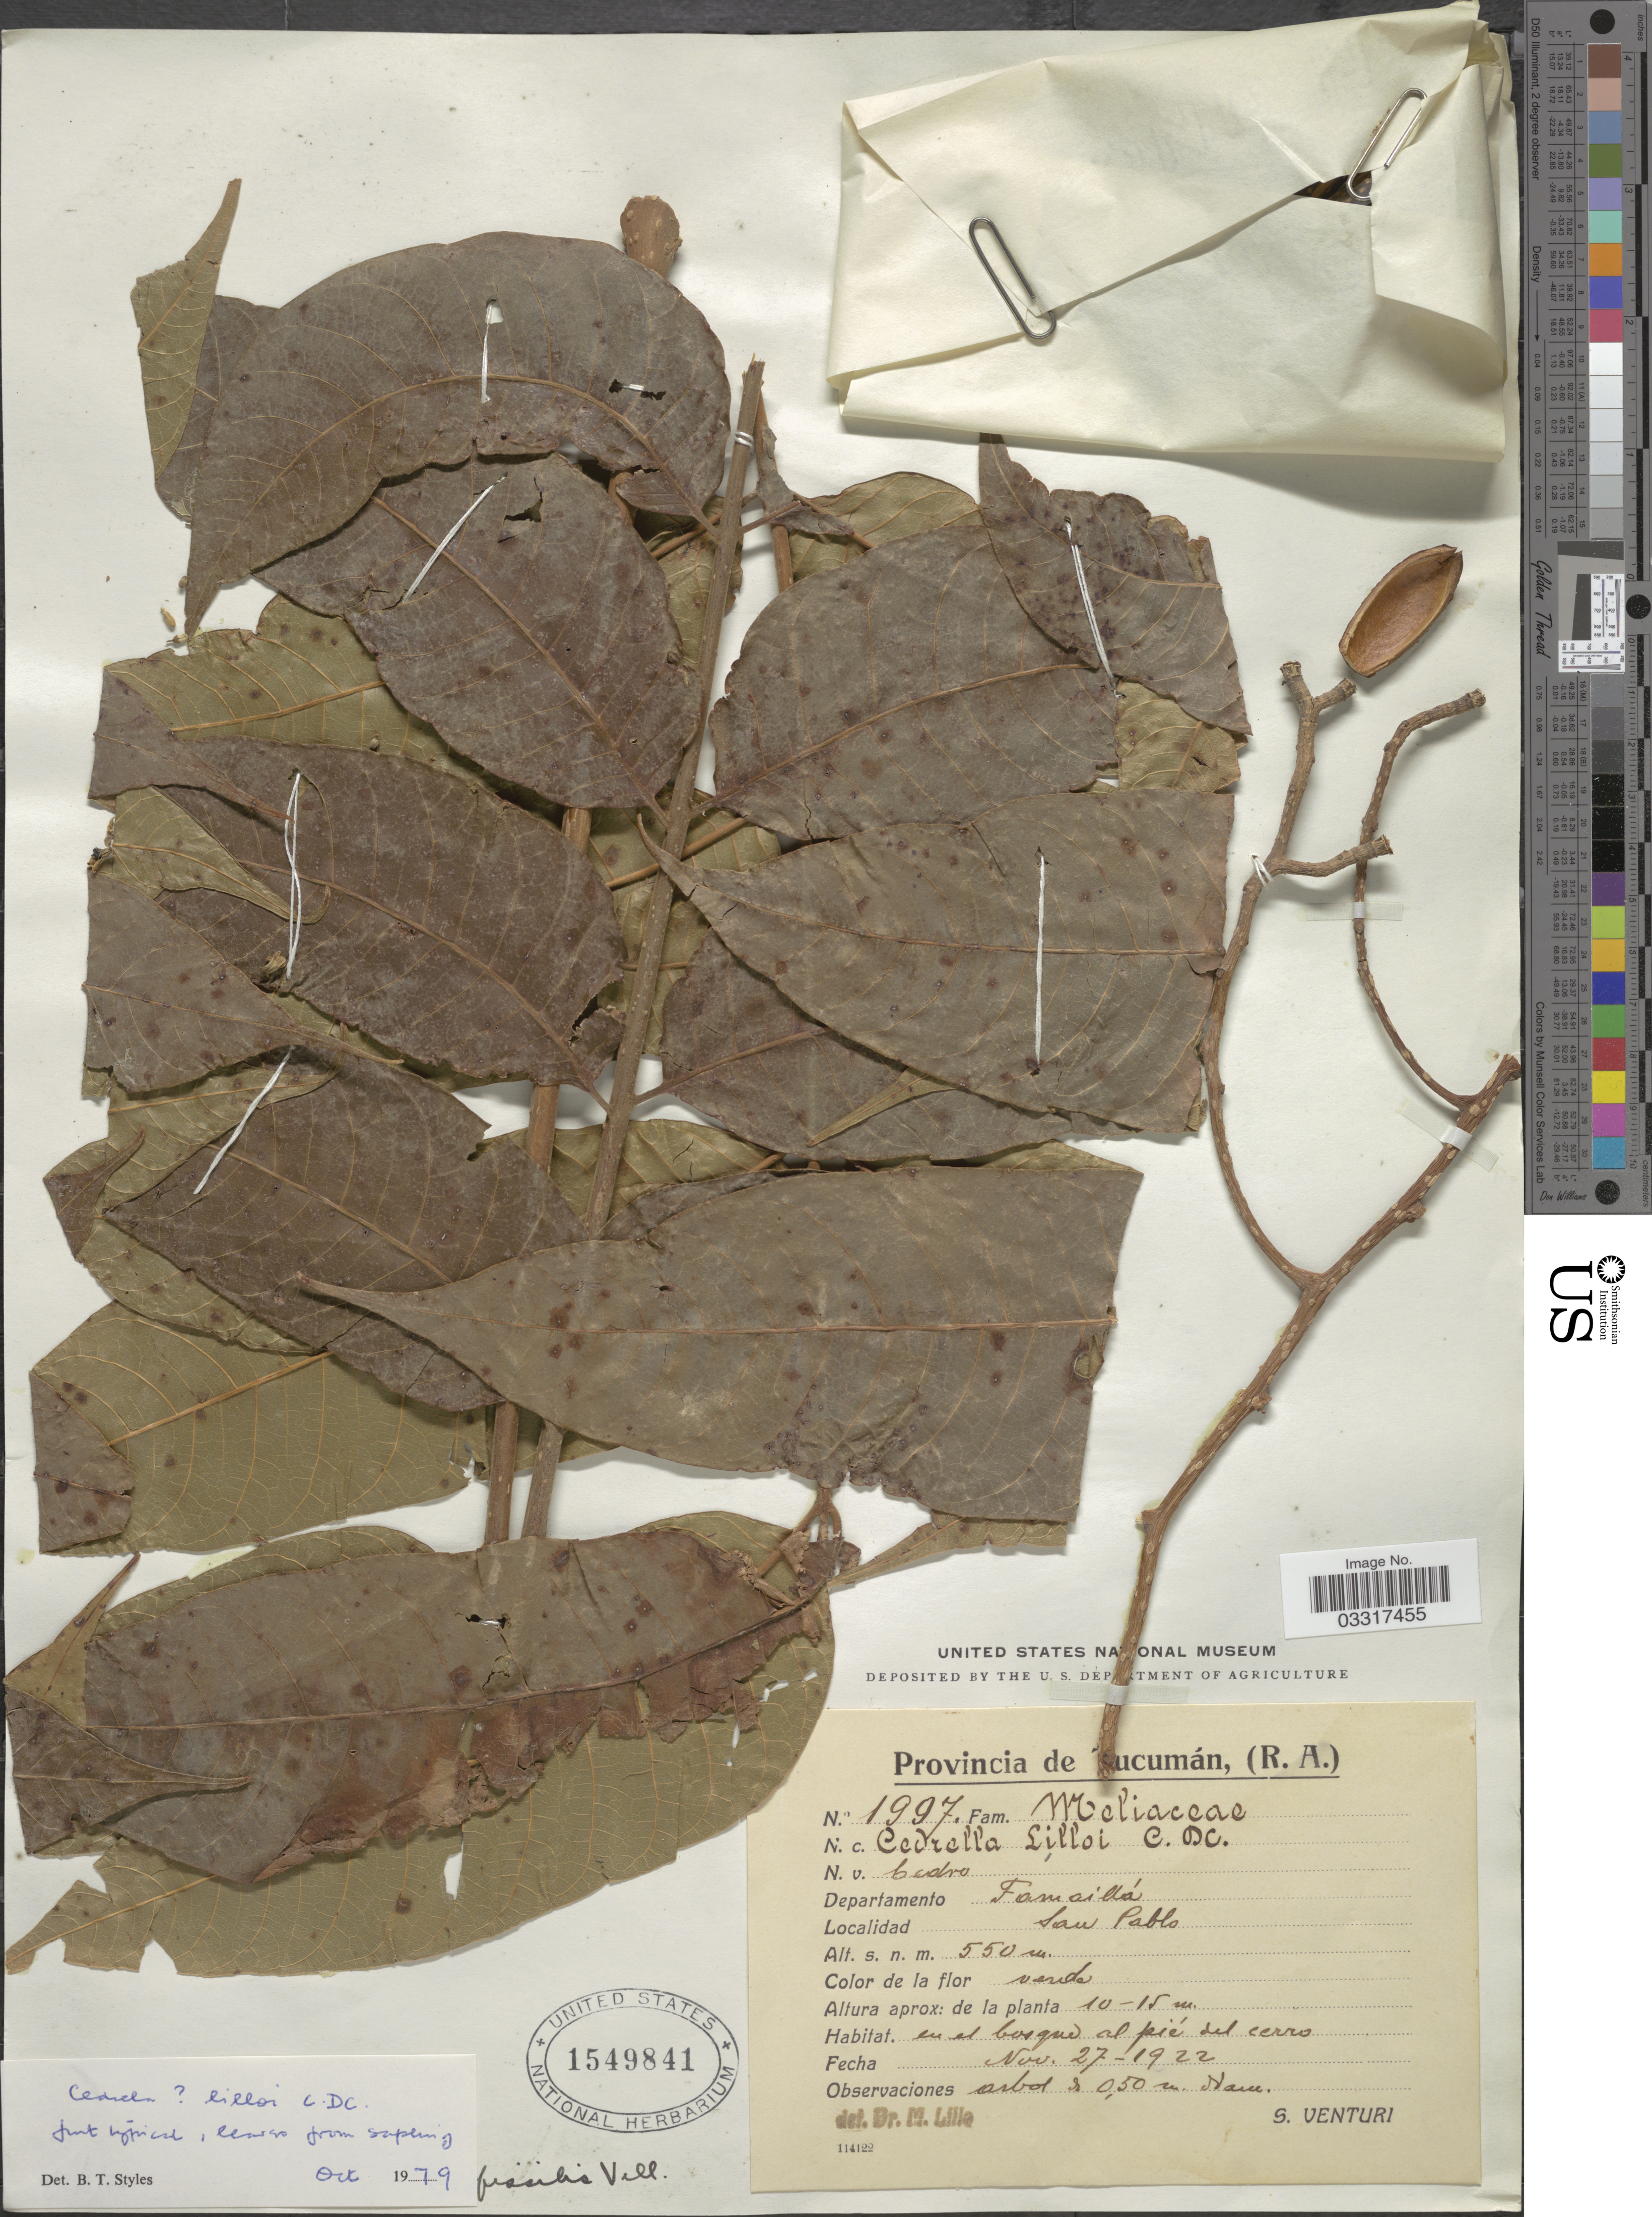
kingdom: Plantae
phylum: Tracheophyta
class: Magnoliopsida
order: Sapindales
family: Meliaceae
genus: Cedrela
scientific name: Cedrela lilloi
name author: C. DC.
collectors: S. Venturi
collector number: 1997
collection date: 1922-11-27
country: Argentina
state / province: Tucuman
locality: Departamento Famaillá. San Pablo.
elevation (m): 550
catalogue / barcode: US 1549841